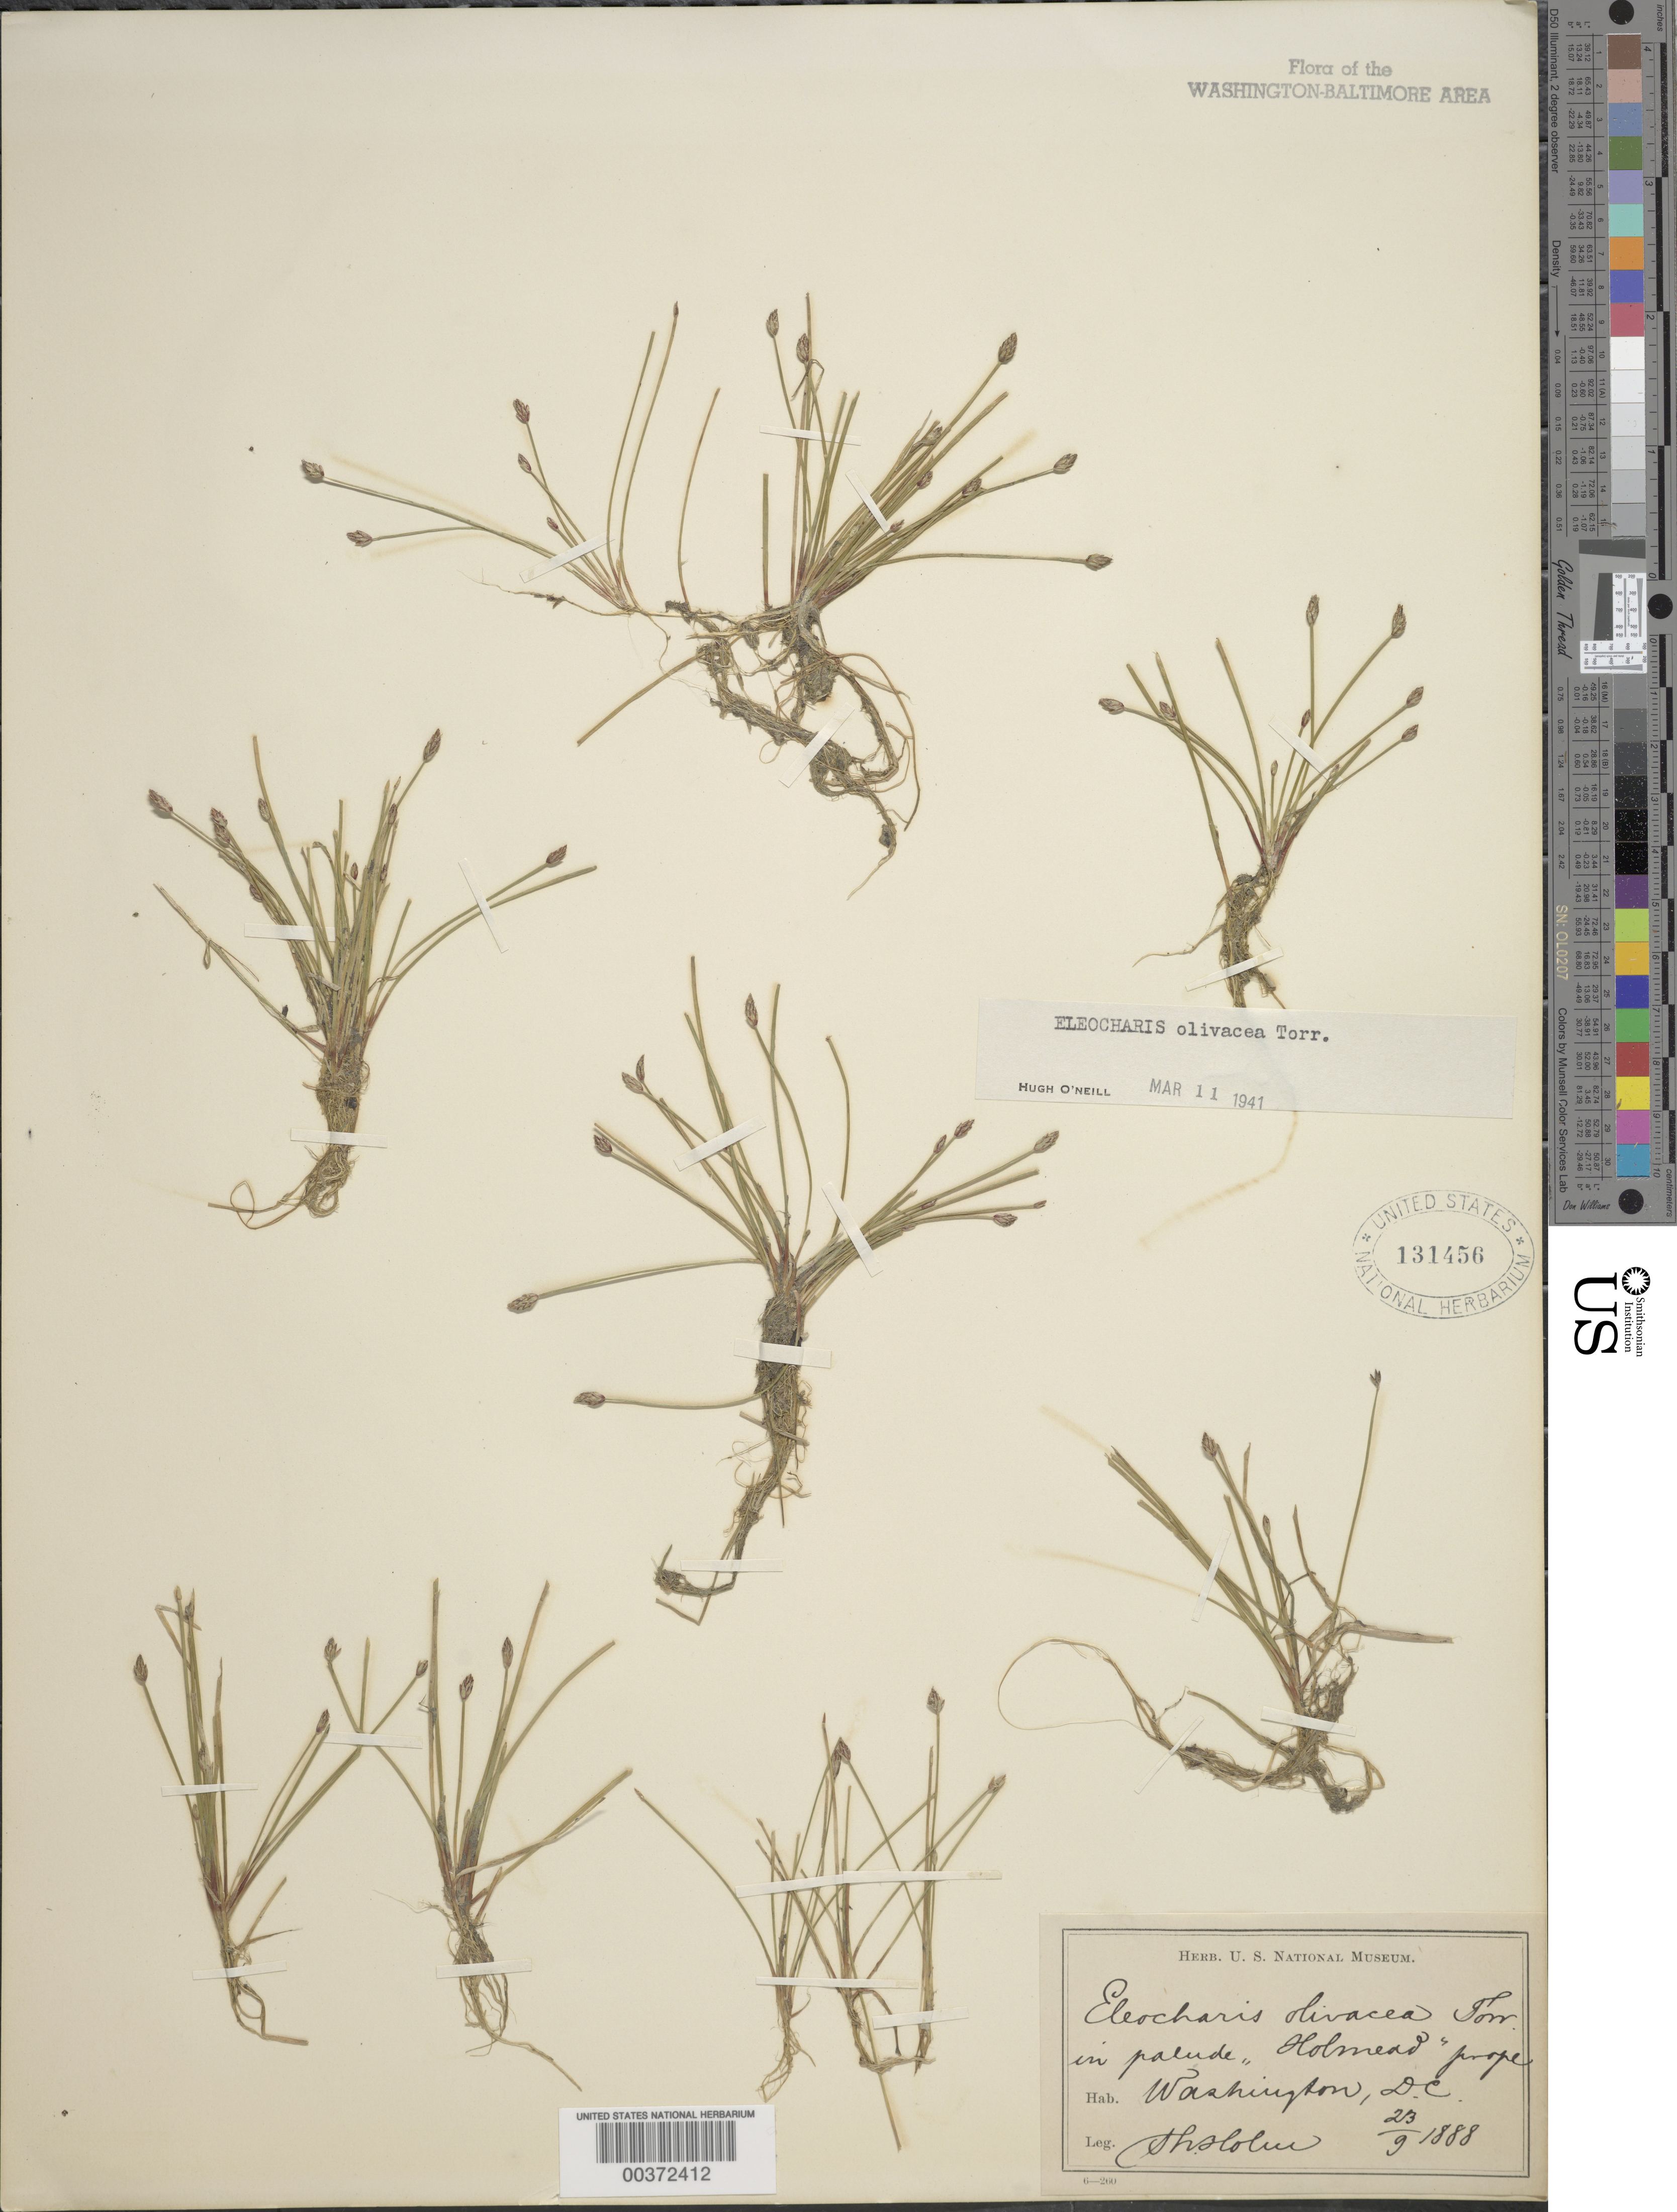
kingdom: Plantae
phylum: Tracheophyta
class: Liliopsida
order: Poales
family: Cyperaceae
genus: Eleocharis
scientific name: Eleocharis olivacea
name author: Torr.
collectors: T. Holm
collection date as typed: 23 Sep 1888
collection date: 1888-09-23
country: United States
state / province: District of Columbia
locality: Holmead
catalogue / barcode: US 131456